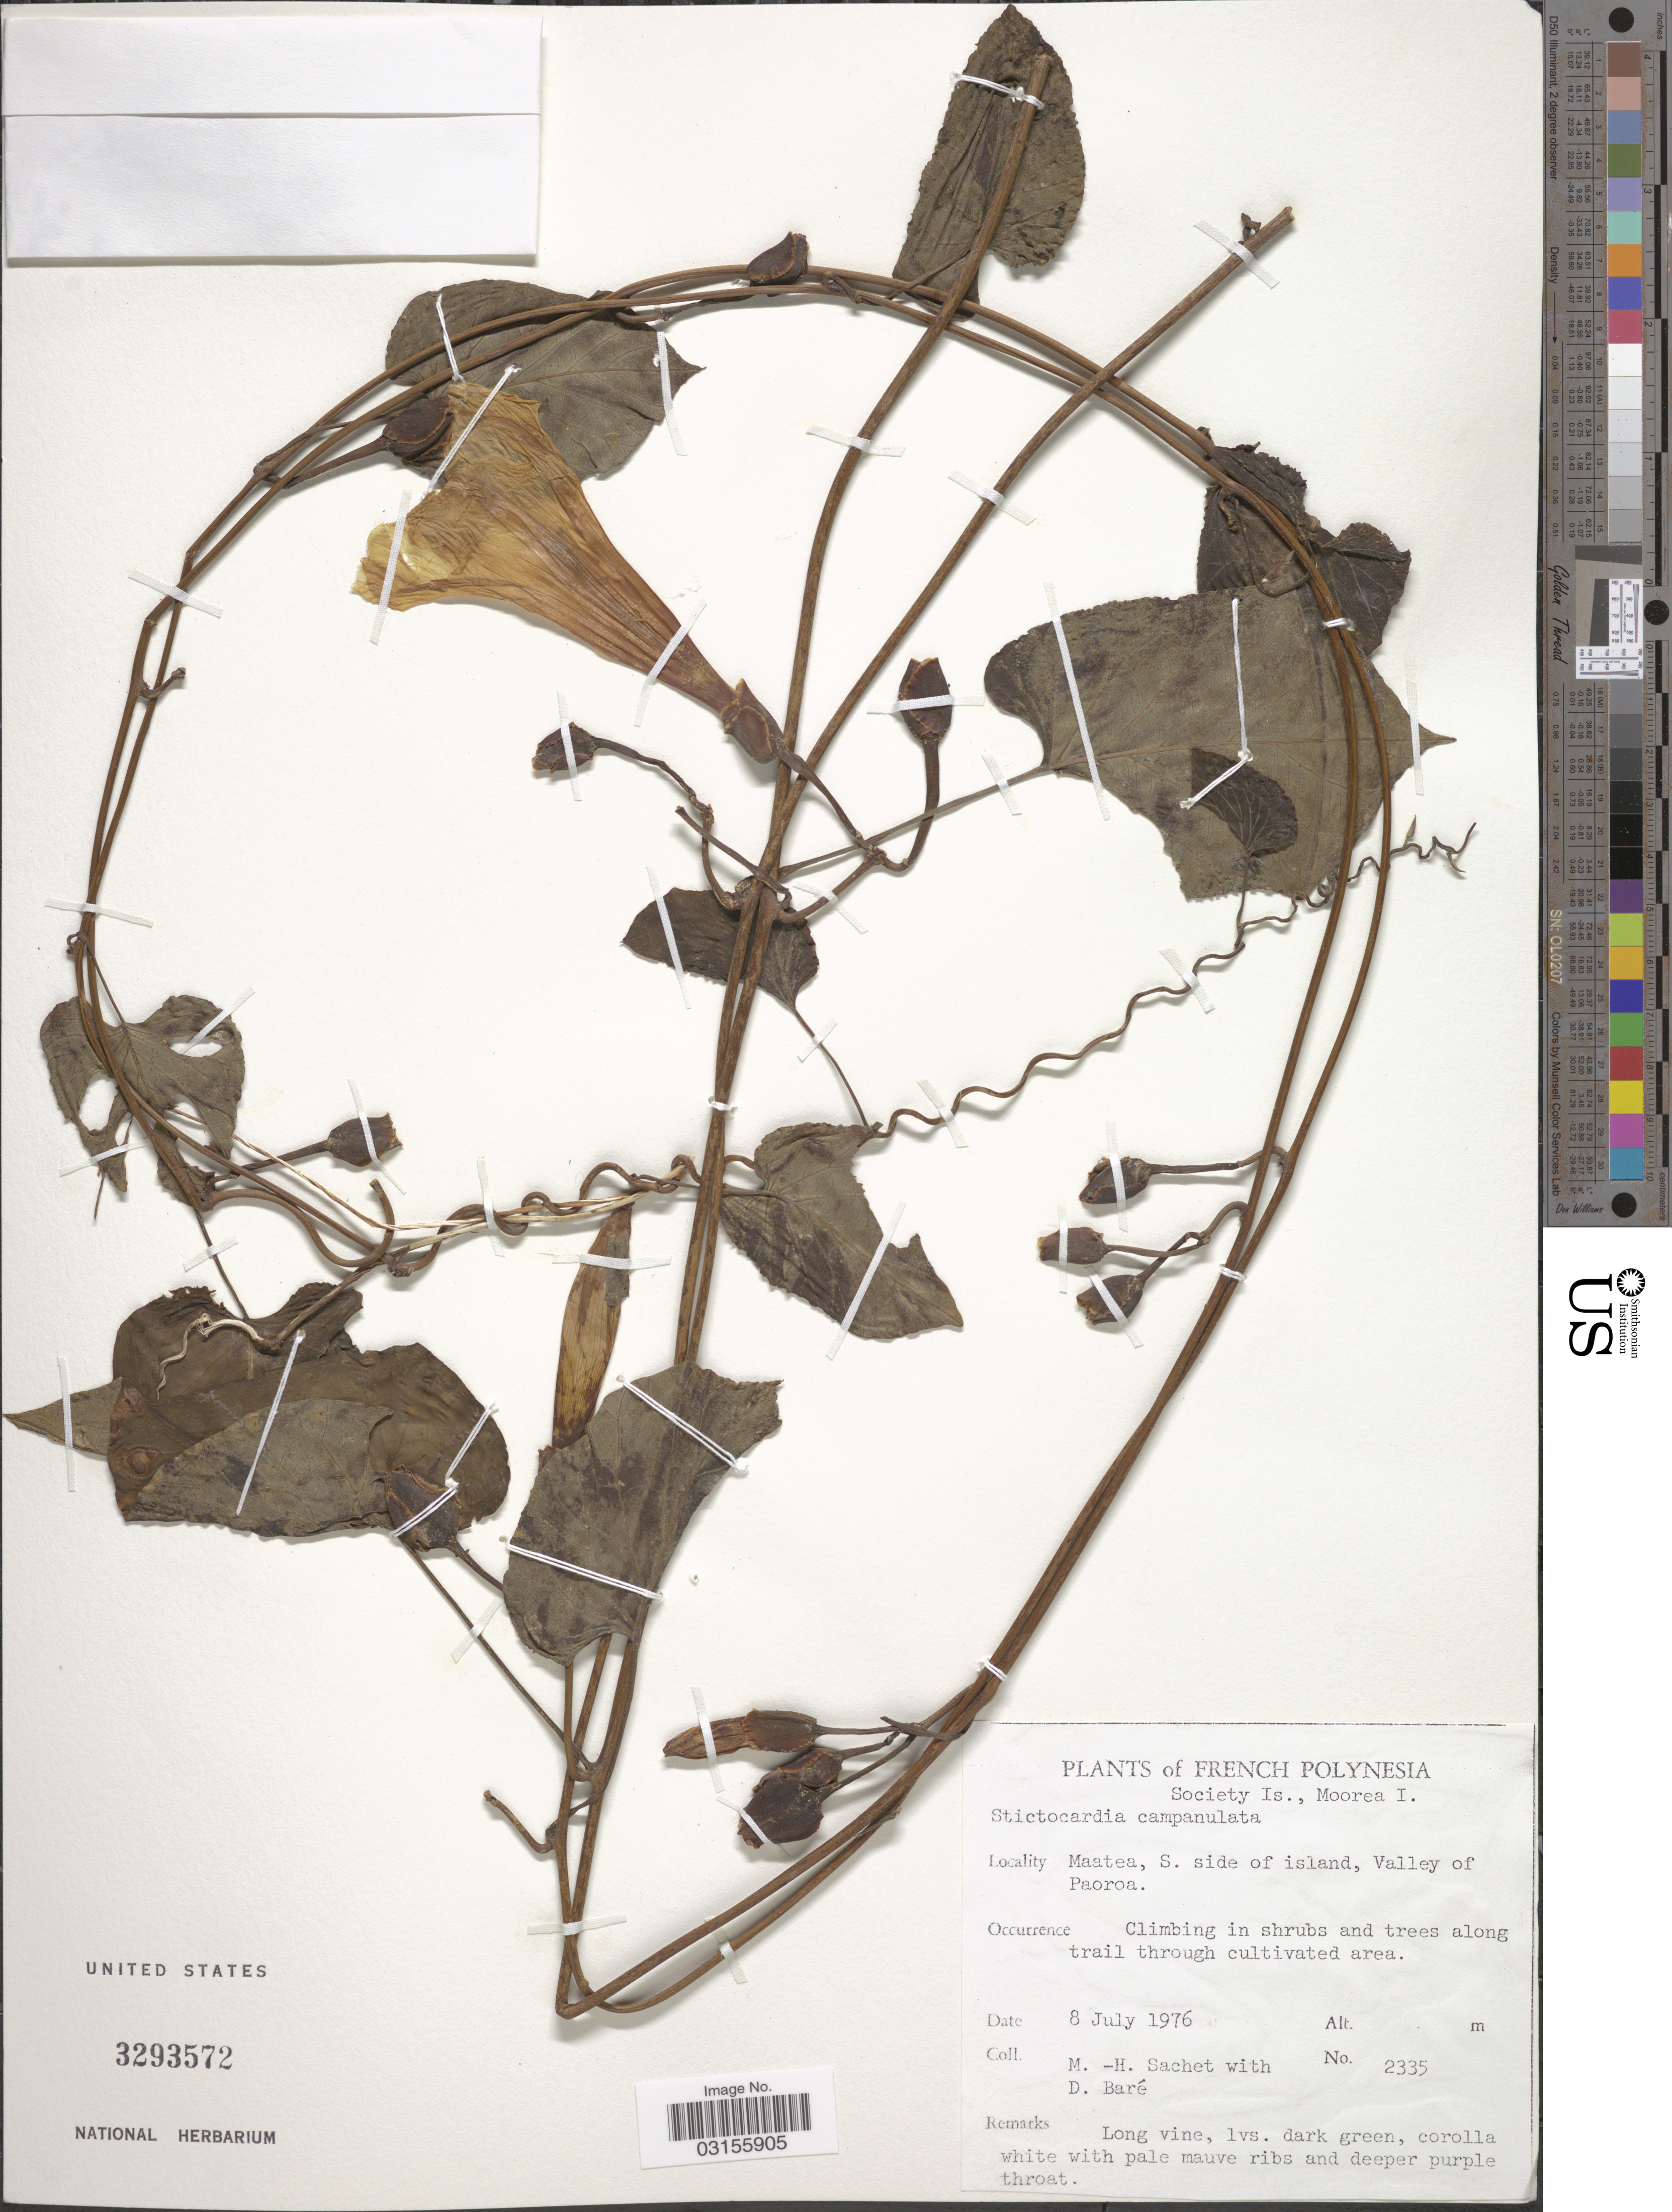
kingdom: Plantae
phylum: Tracheophyta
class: Magnoliopsida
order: Solanales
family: Convolvulaceae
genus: Stictocardia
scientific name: Stictocardia tiliifolia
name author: (Desr.) Hallier f.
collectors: M.-H. Sachet & D. Baré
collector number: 2335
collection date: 1976-07-08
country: French Polynesia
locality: Society Is., Moorea I. Maatea, S. side of island, Valley of Paoroa.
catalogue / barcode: US 3293572